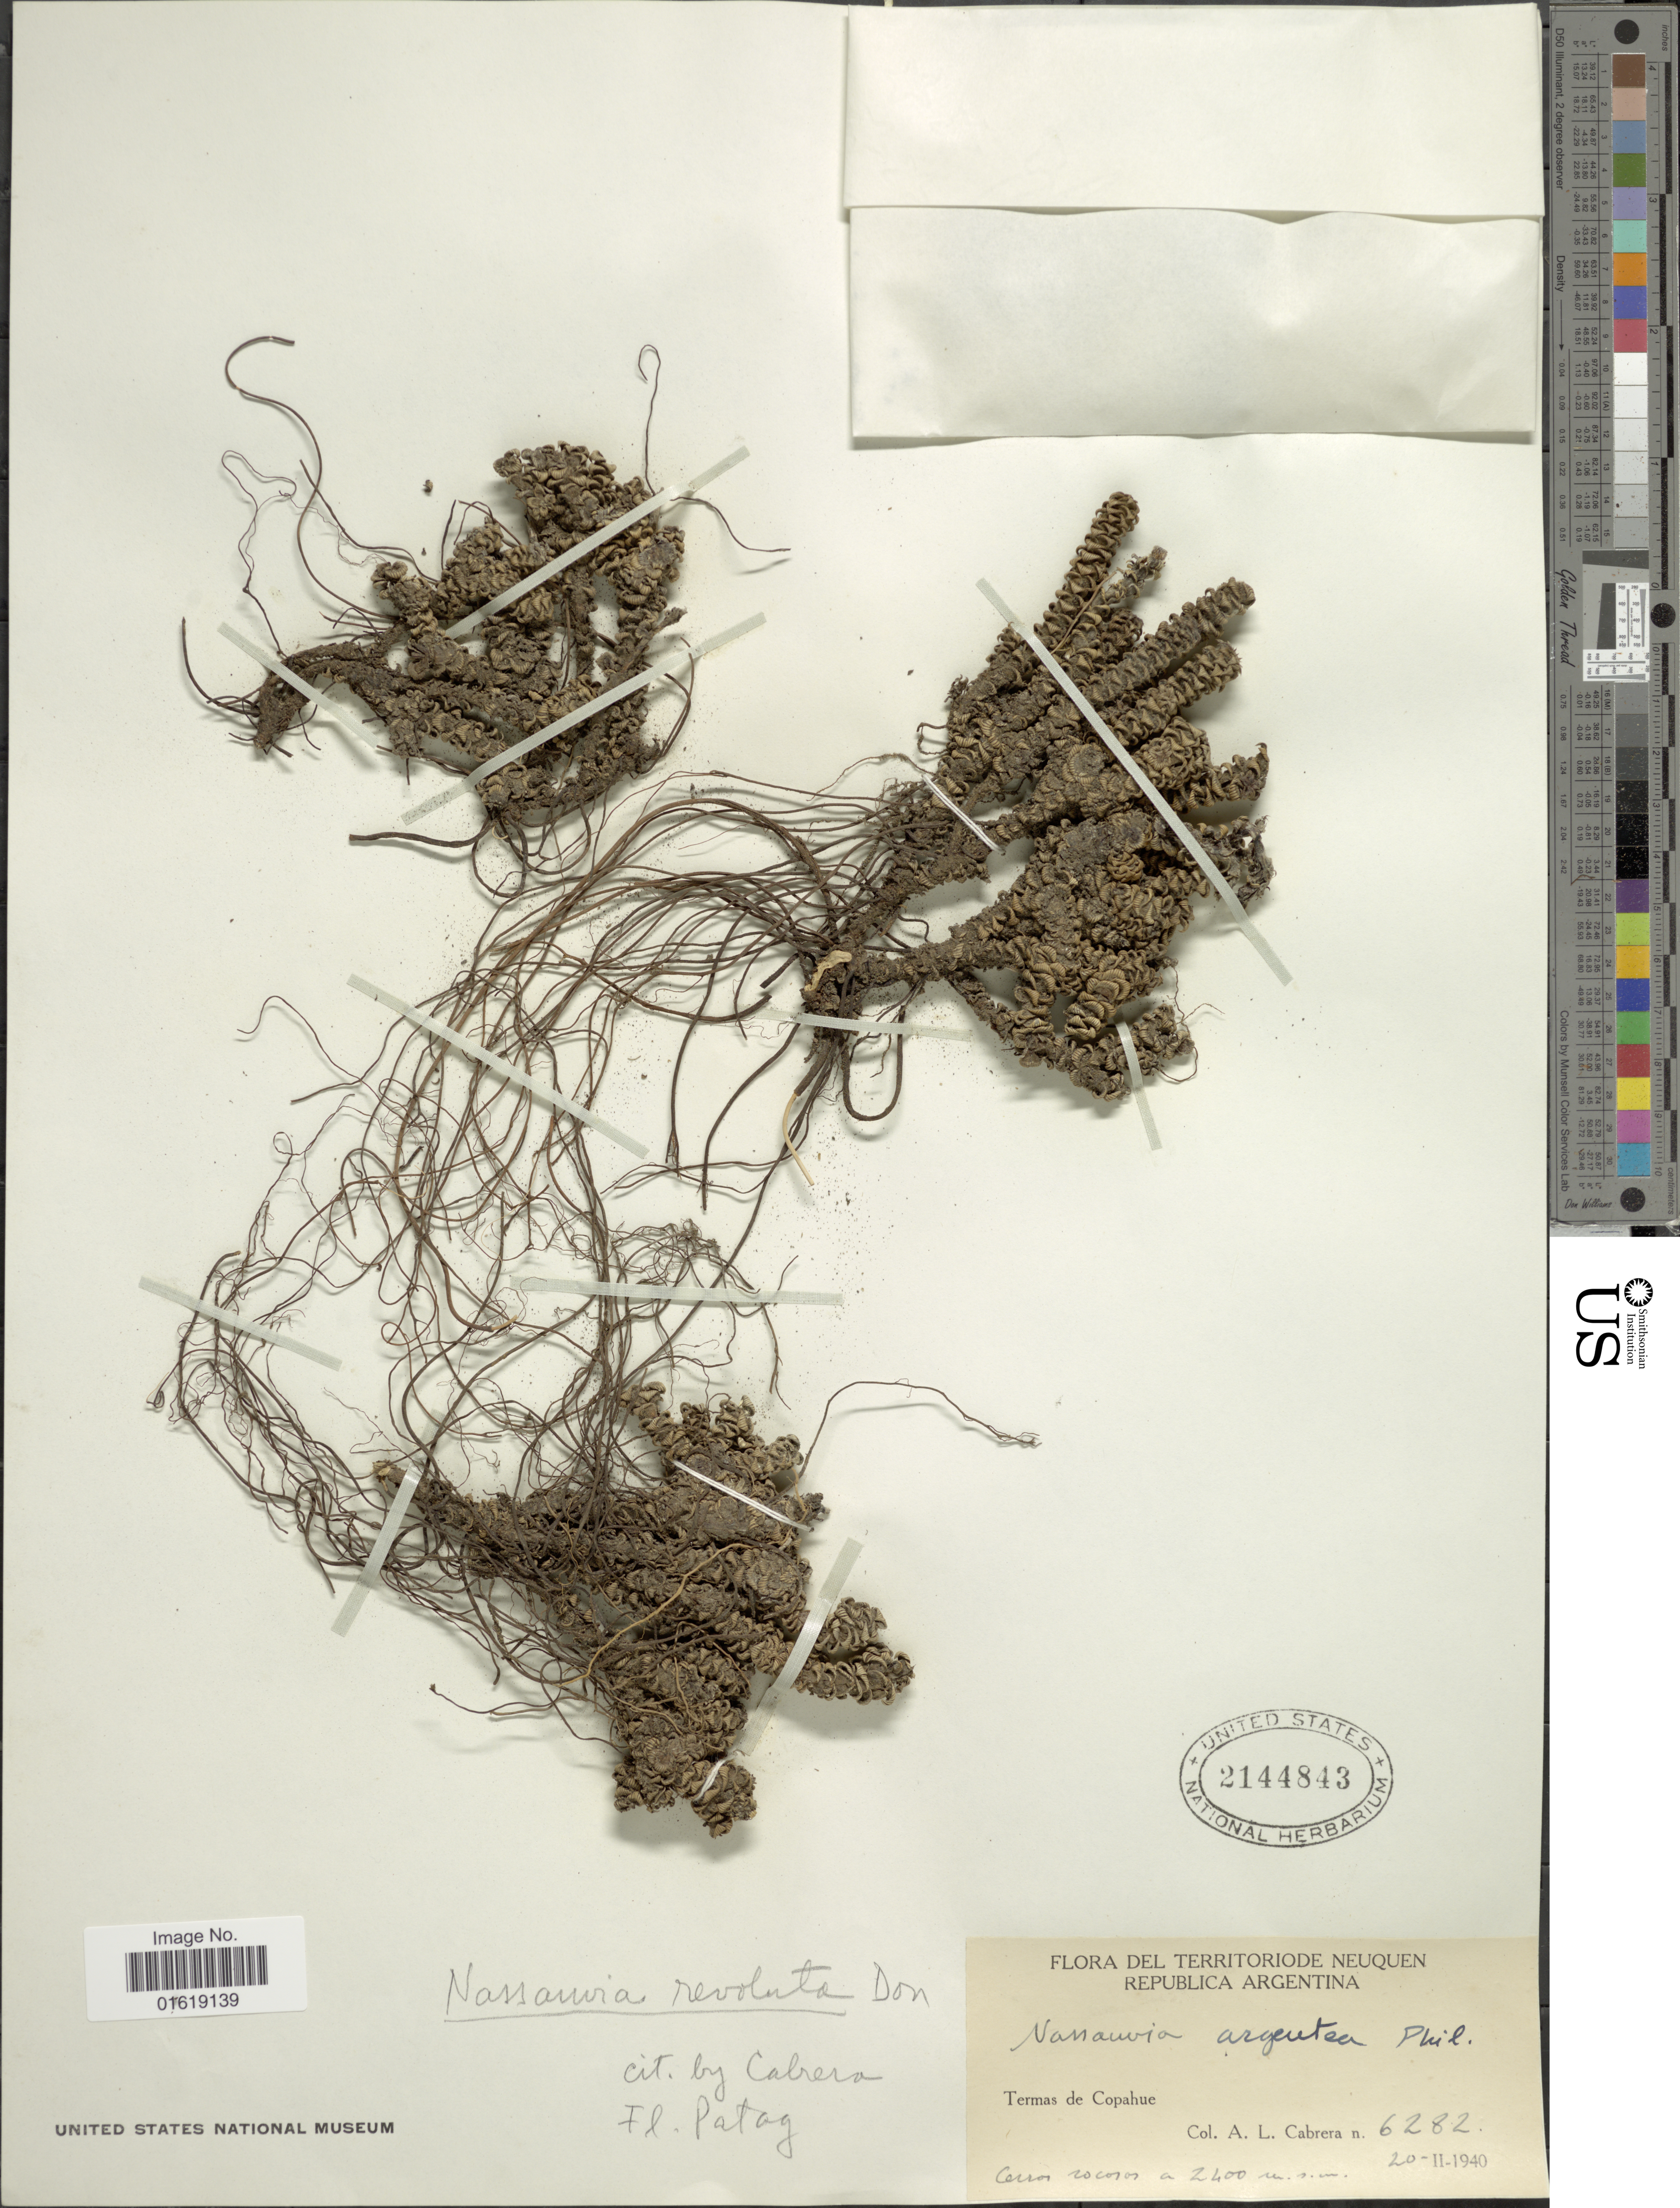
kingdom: Plantae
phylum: Tracheophyta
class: Magnoliopsida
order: Asterales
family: Asteraceae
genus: Nassauvia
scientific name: Nassauvia revoluta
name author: D. Don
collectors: A. L. Cabrera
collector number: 6282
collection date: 1940-02-20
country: Argentina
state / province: Neuquen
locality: Territoriode Neuquen. Republica Argentina. Termas de Copahue.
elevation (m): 2400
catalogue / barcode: US 2144843